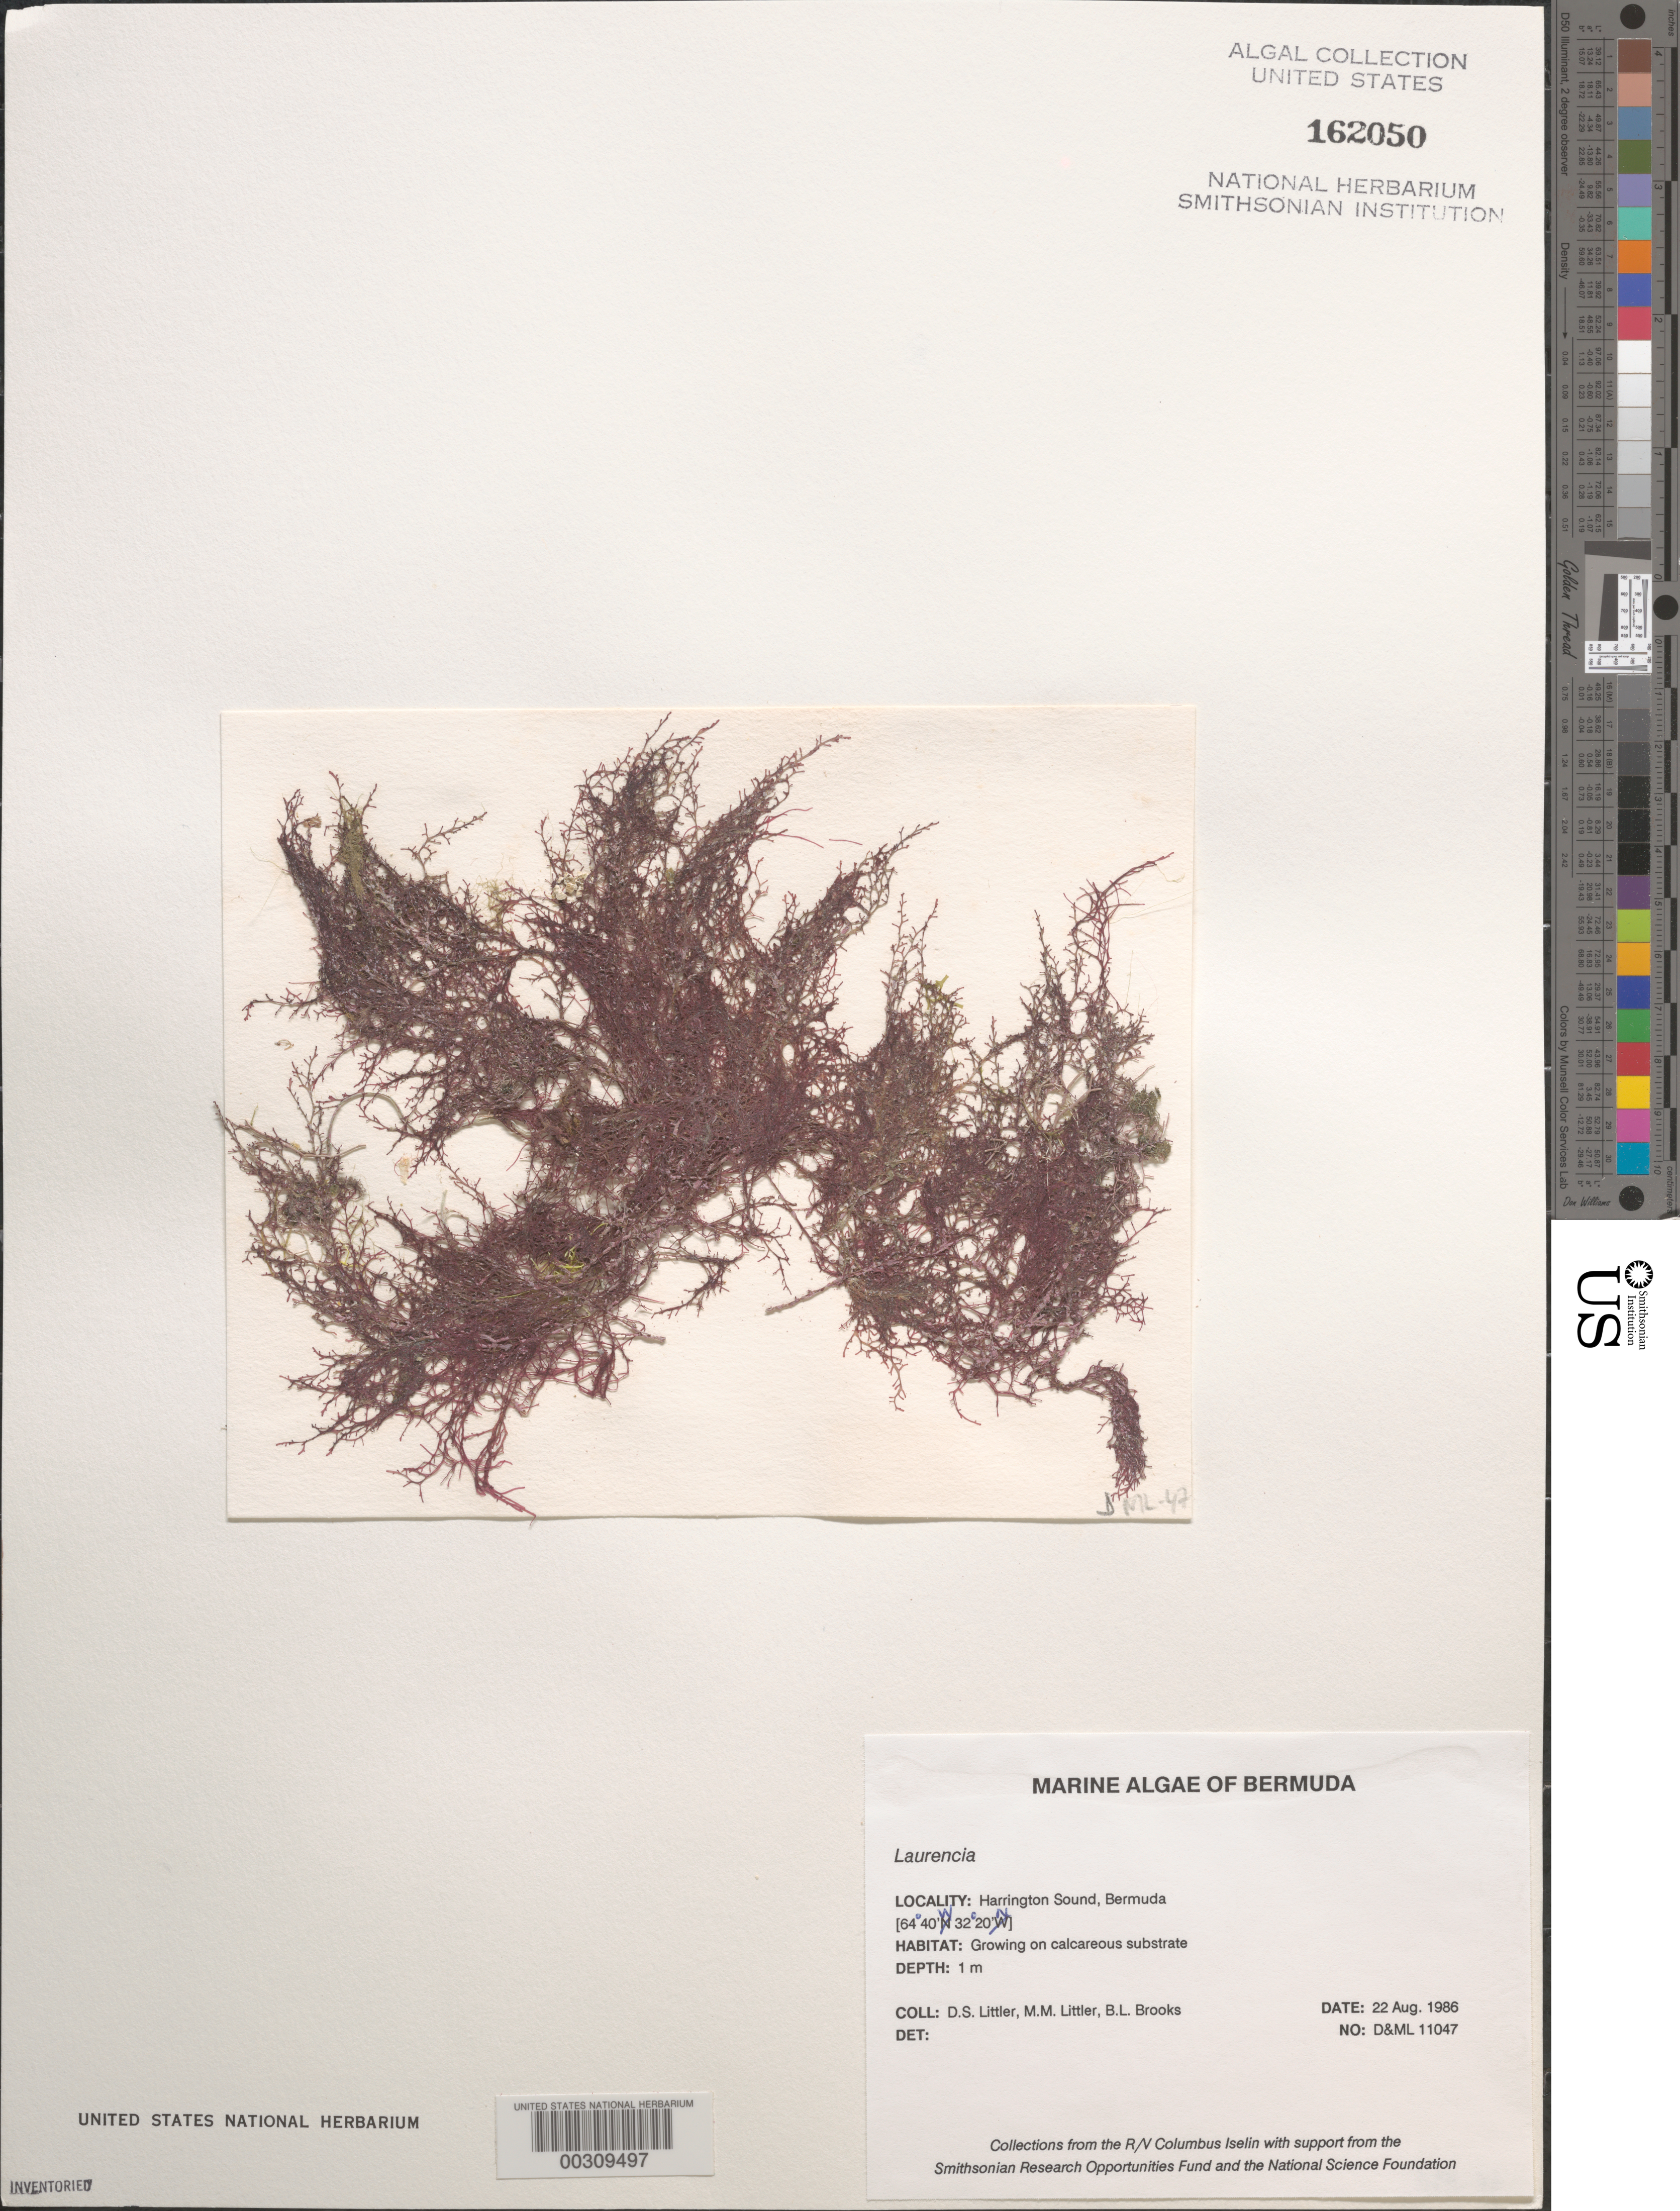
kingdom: Plantae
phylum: Rhodophyta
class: Florideophyceae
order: Ceramiales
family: Rhodomelaceae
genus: Laurencia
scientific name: Laurencia sp.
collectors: D. S. Littler, M. M. Littler & B. Brooks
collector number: D&ML 11047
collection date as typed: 22 Aug 1986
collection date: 1986-08-22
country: Bermuda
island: Bermuda Island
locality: Harrington Sound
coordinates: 32 20' N, 64 40' W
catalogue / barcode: US 162050